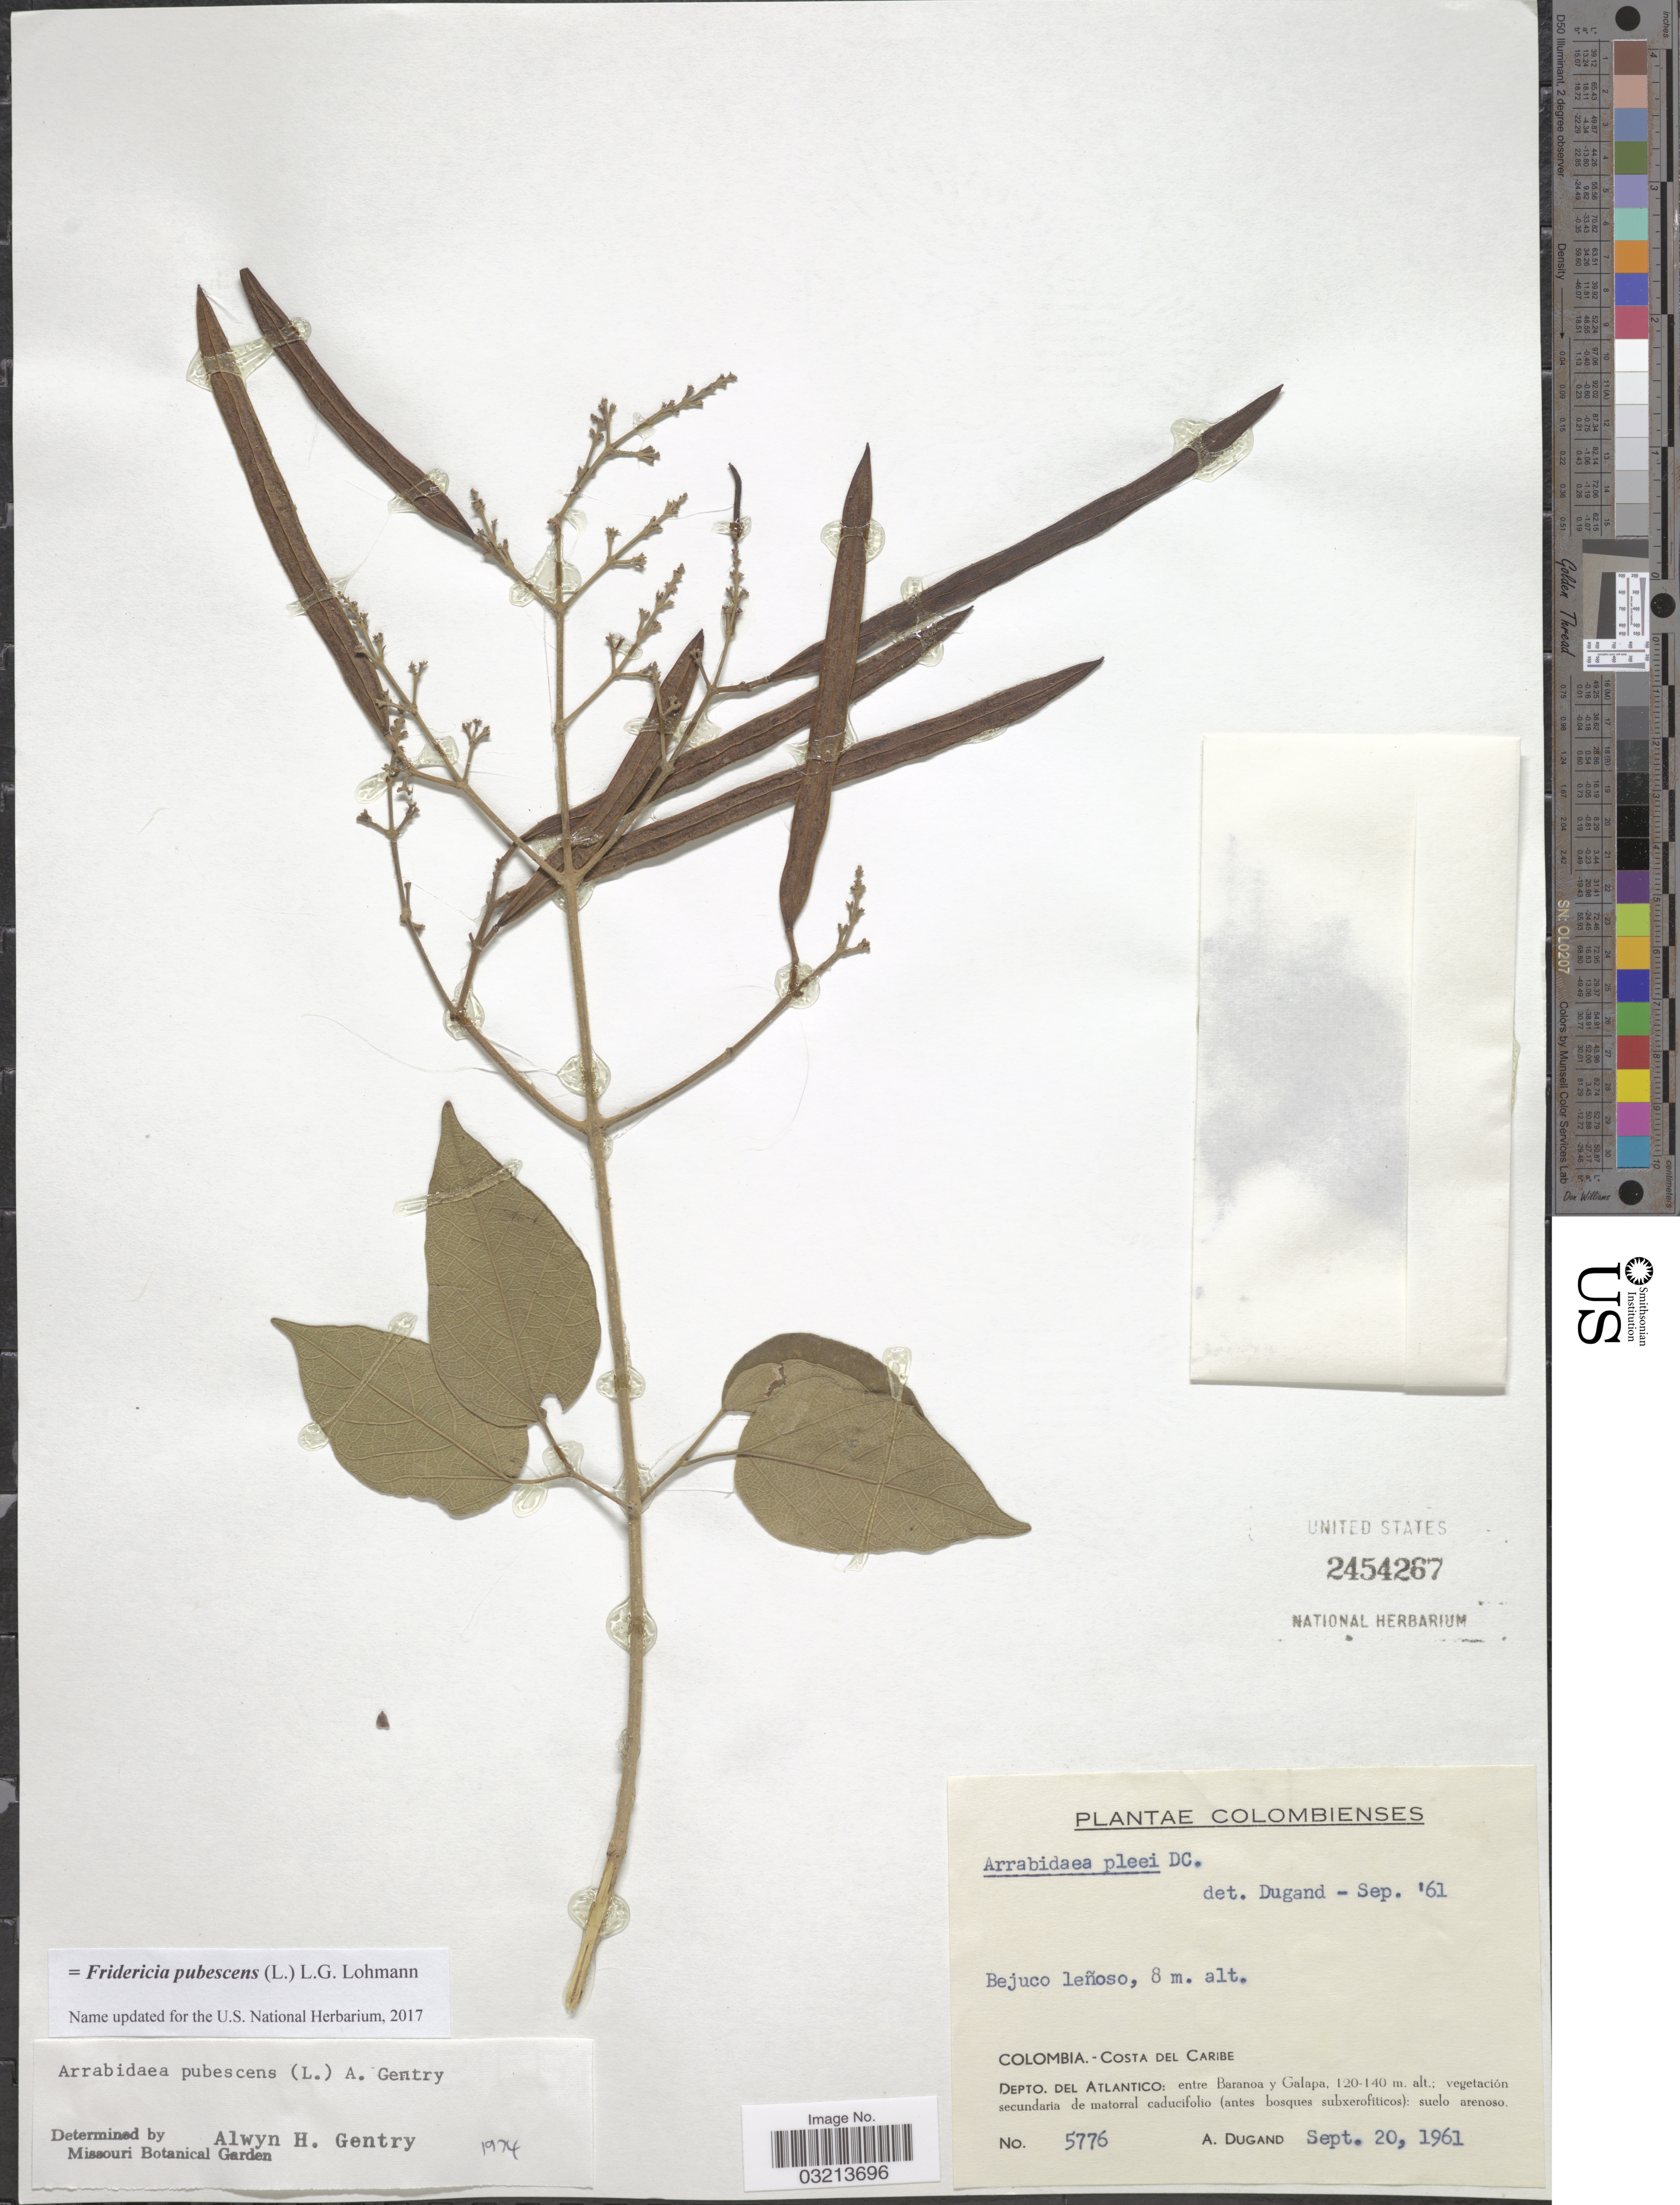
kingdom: Plantae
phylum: Tracheophyta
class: Magnoliopsida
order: Lamiales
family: Bignoniaceae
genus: Fridericia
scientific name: Fridericia pubescens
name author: (L.) L.G. Lohmann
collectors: A. Dugand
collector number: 5776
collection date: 1961-09-20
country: Colombia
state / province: Atlántico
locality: Costa del Caribe. Depto. del Atlantico: entre Baranoa y Galapa.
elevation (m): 120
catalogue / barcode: US 2454267